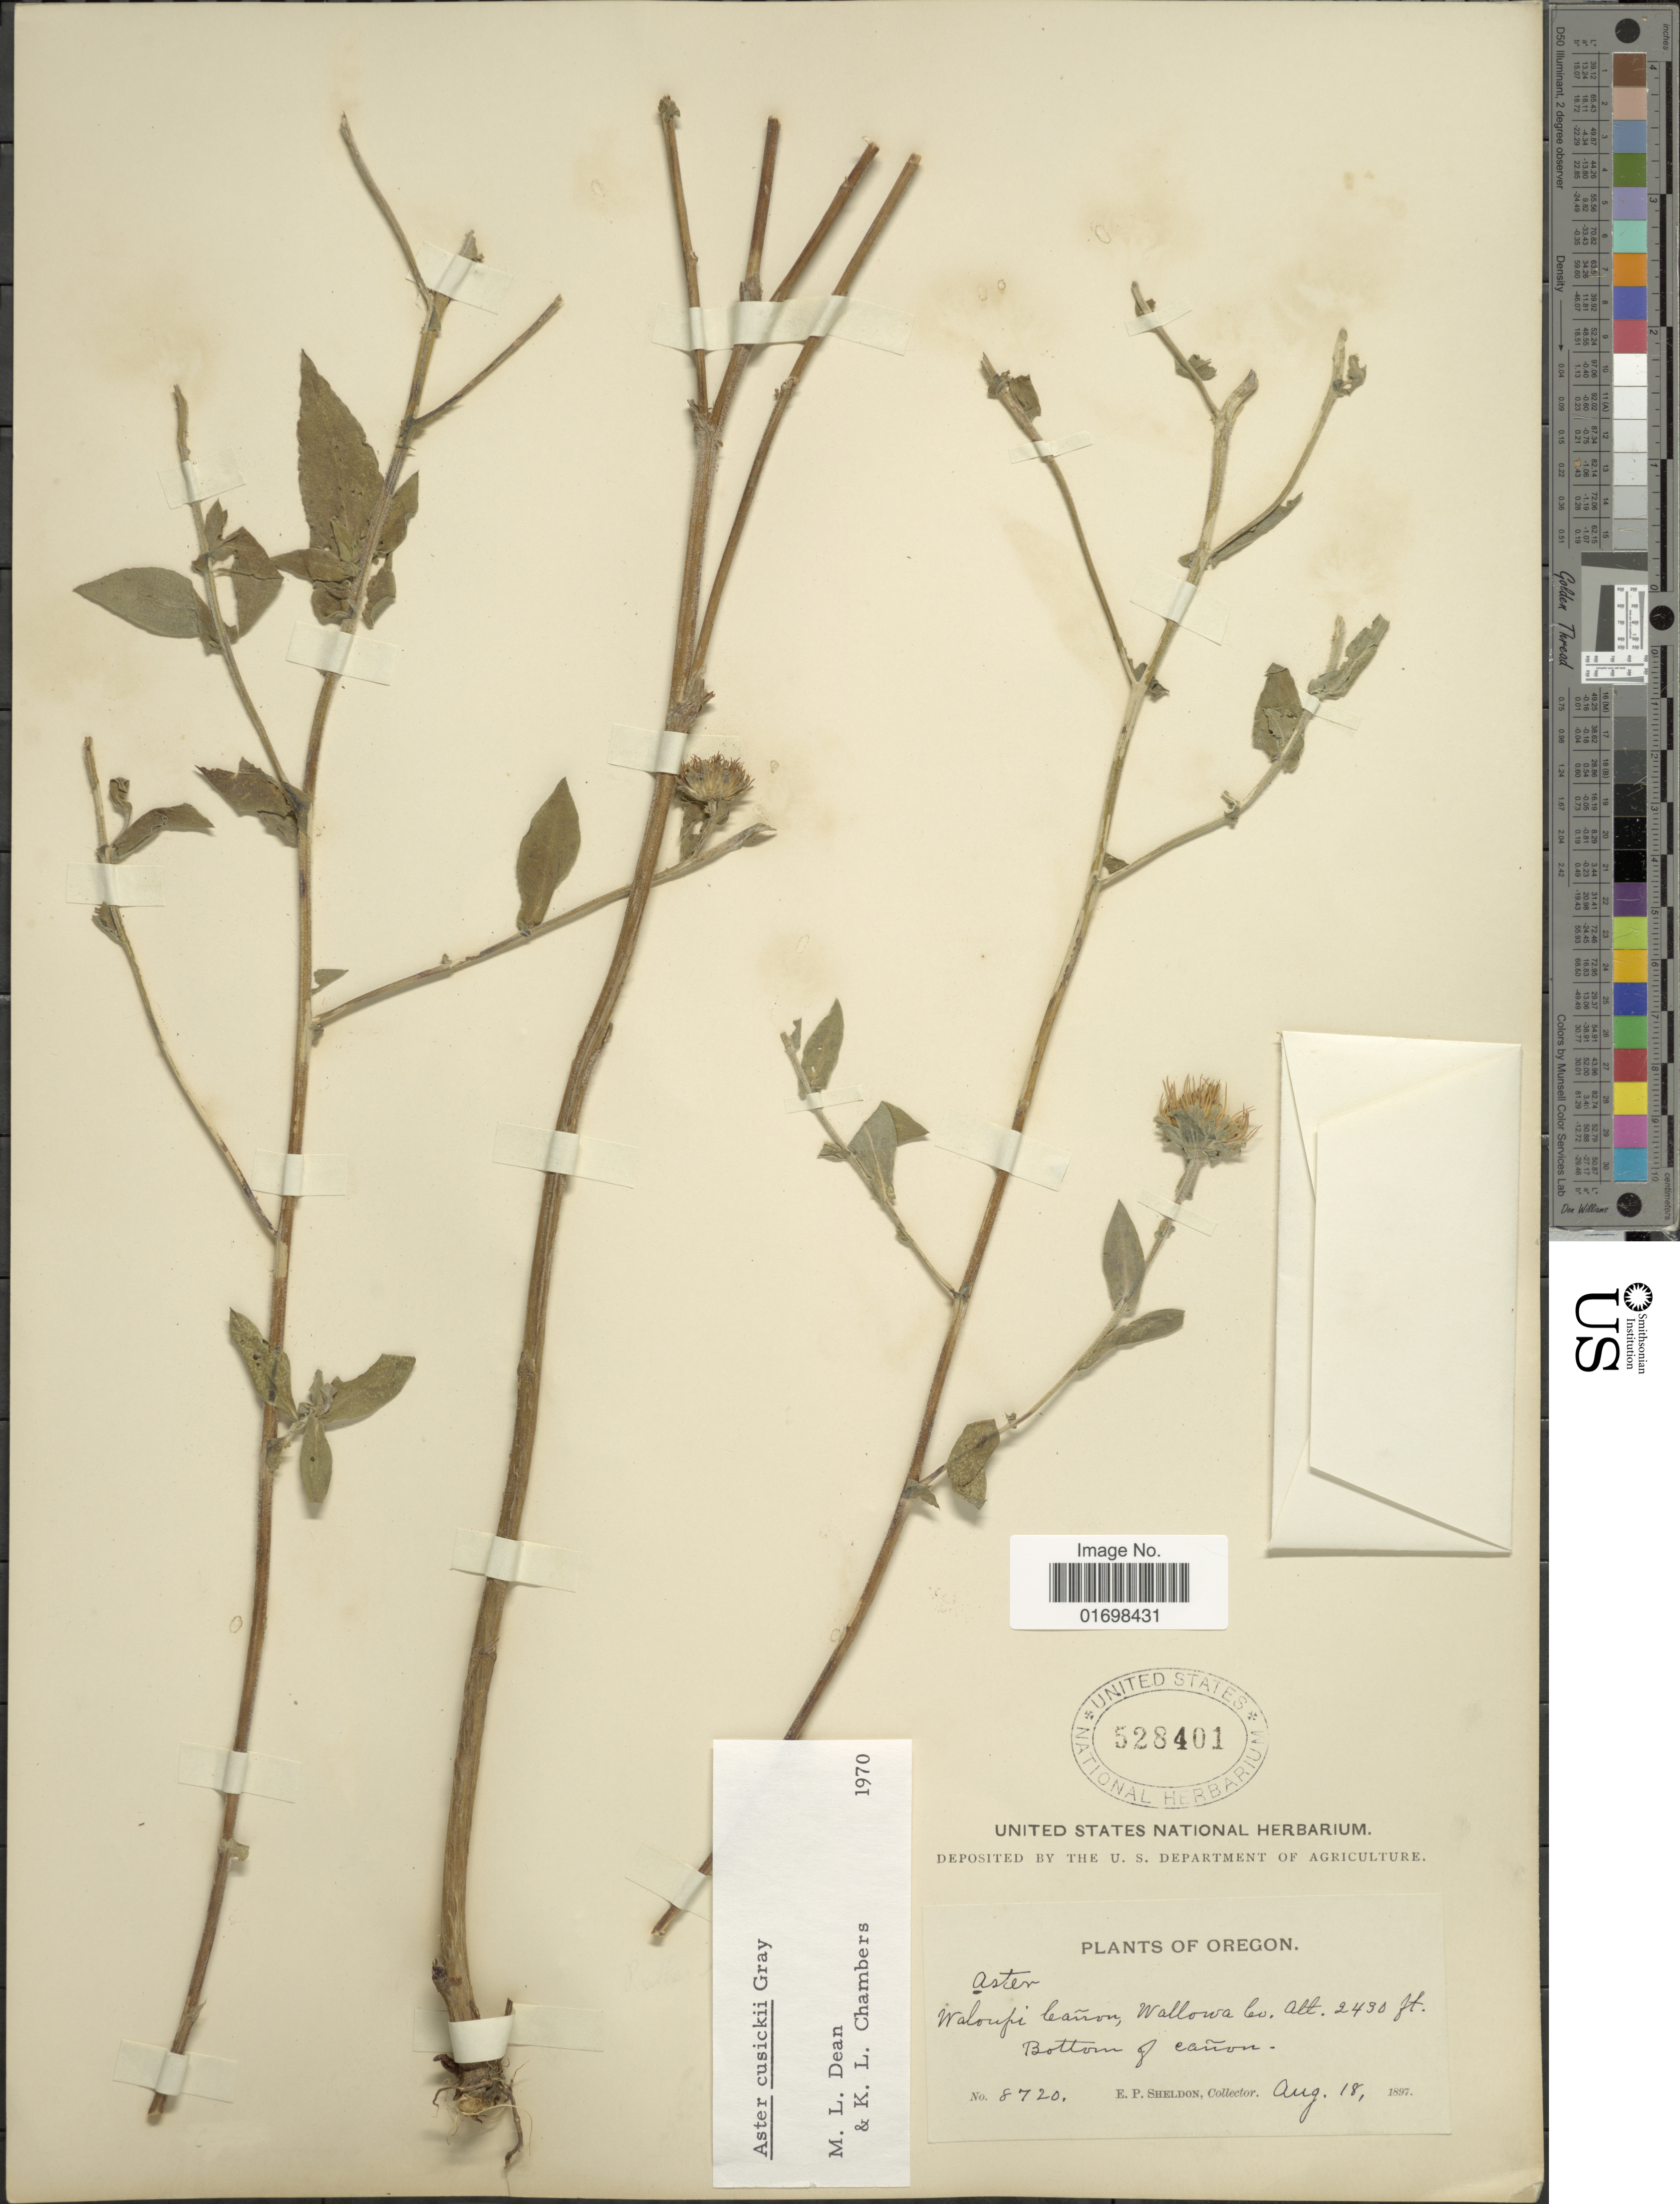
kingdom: Plantae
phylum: Tracheophyta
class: Magnoliopsida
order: Asterales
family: Asteraceae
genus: Symphyotrichum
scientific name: Symphyotrichum cusickii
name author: (A. Gray) G.L. Nesom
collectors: E. P. Sheldon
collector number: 8720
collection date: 1897-08-18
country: United States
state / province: Oregon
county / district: Wallowa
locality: Waloupi Canon, Wallowa Co. Bottom of canon.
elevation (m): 741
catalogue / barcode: US 528401